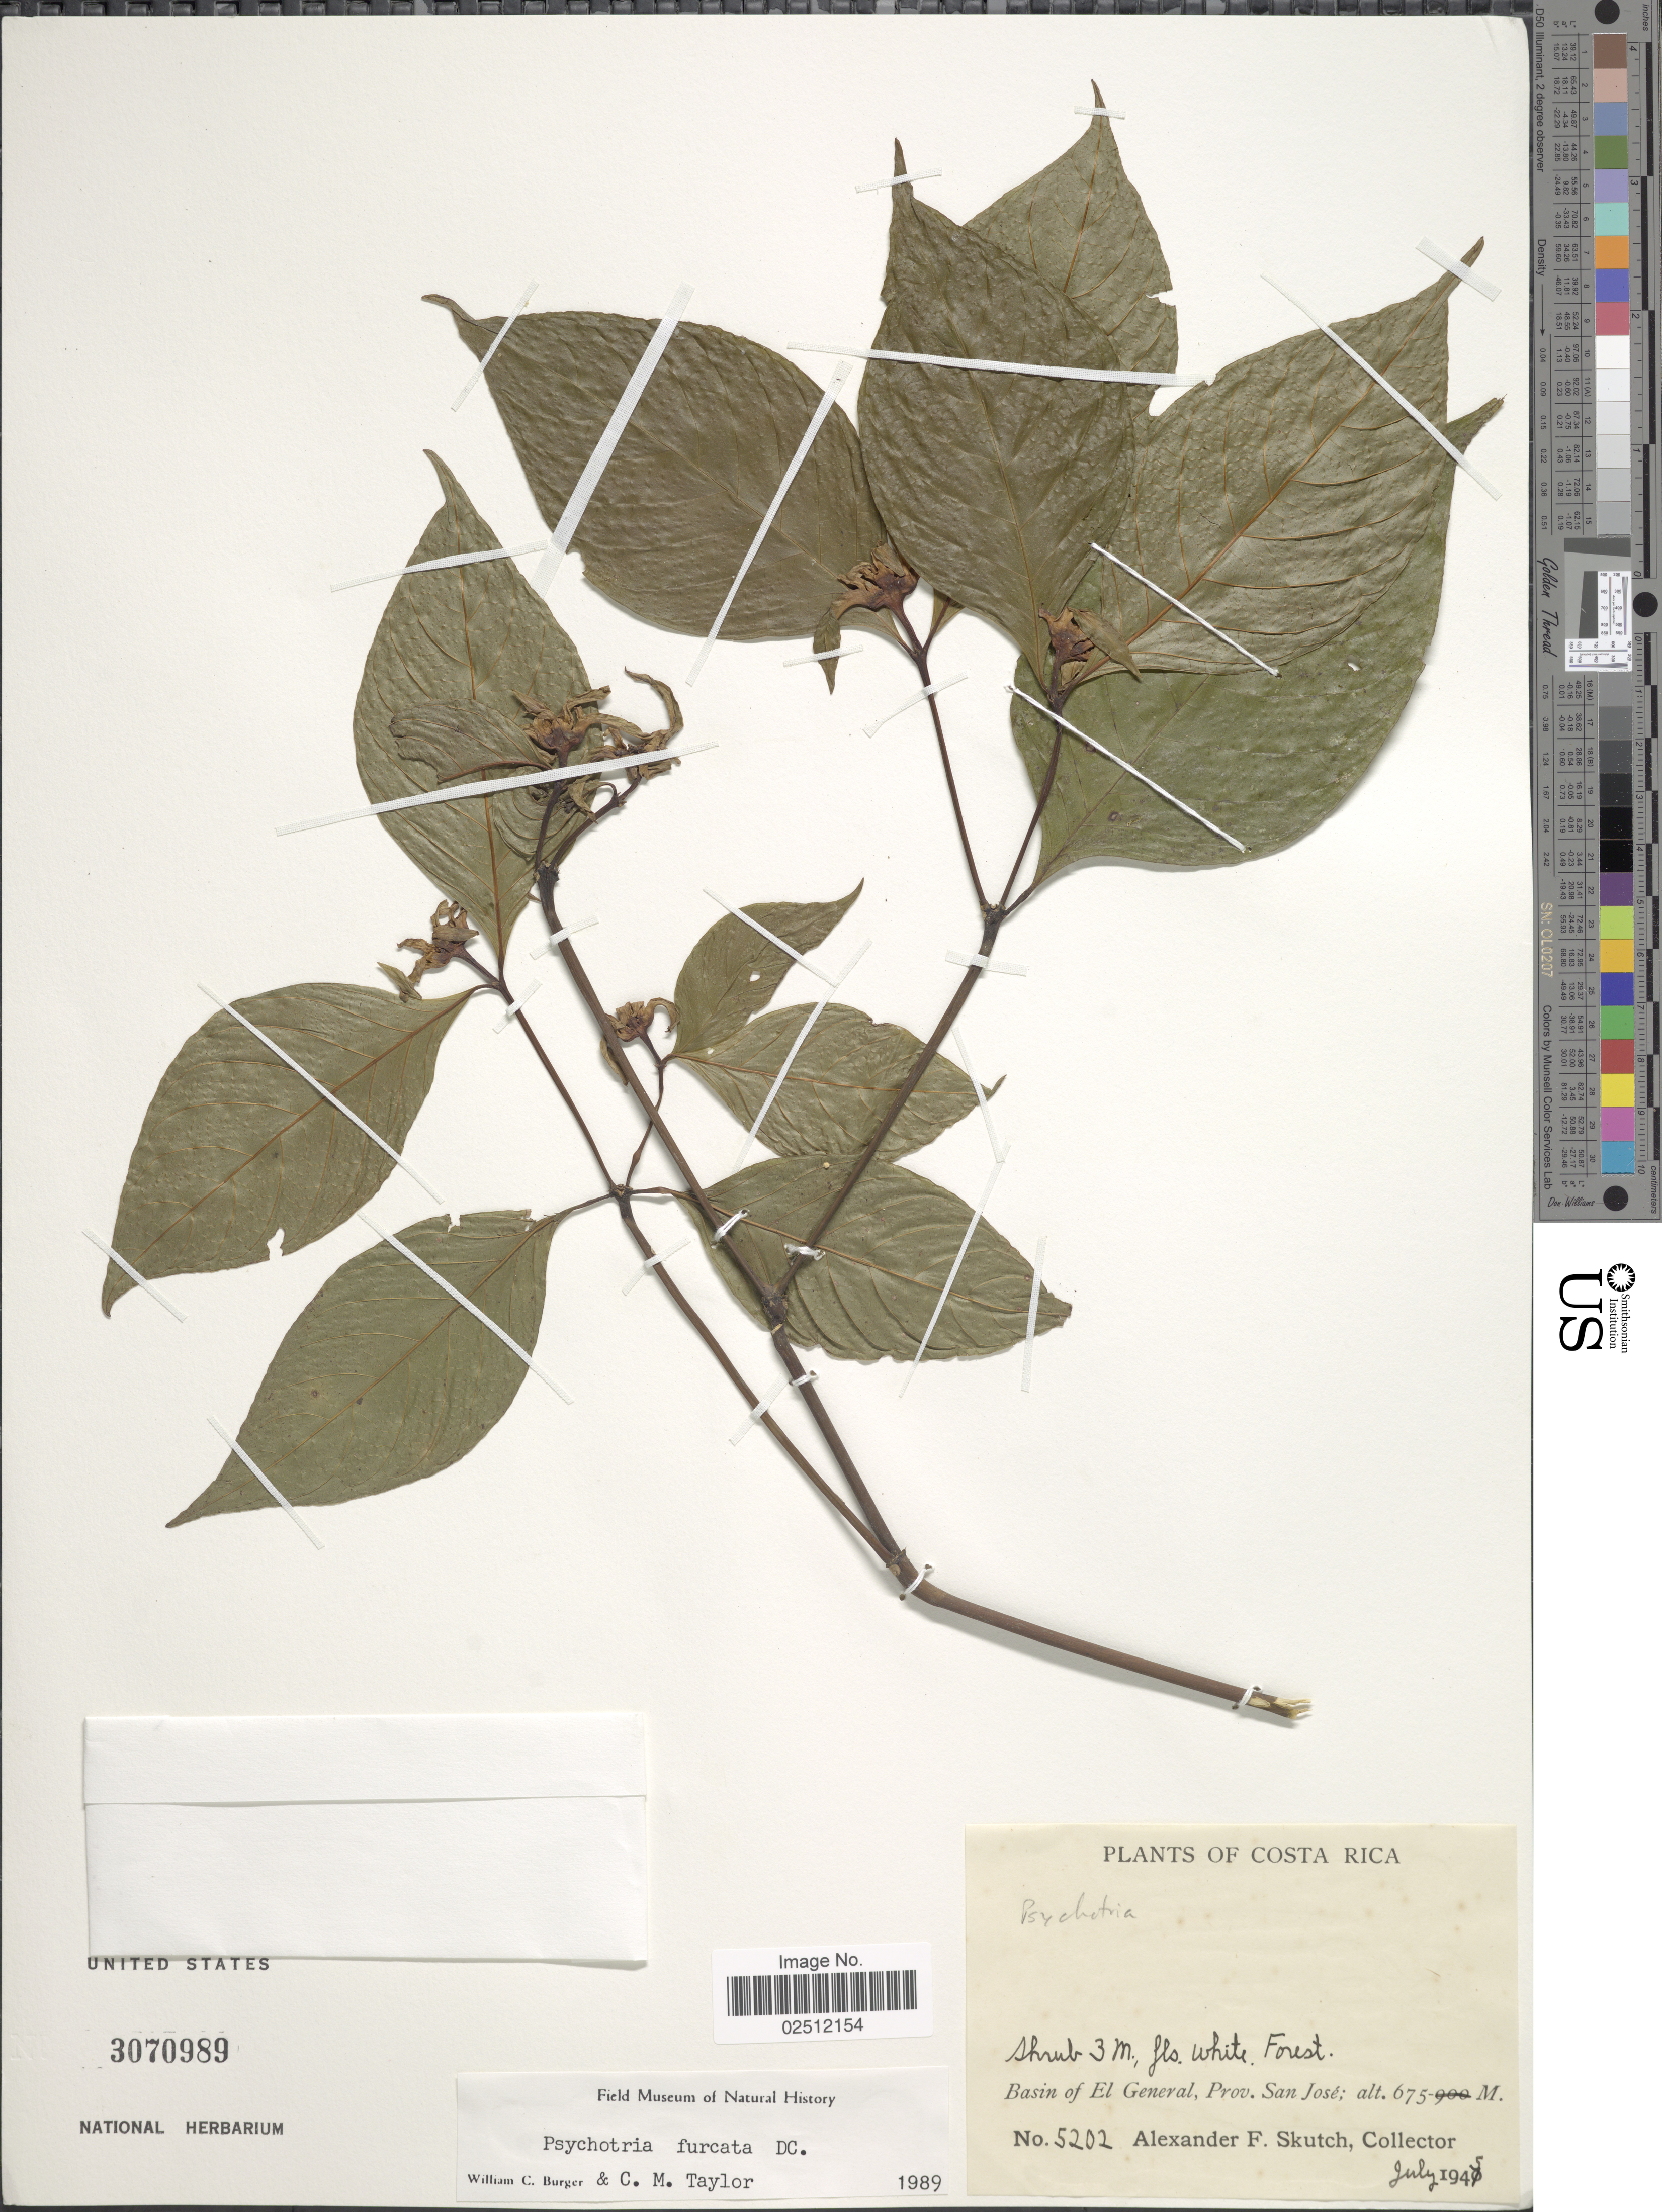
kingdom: Plantae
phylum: Tracheophyta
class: Magnoliopsida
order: Gentianales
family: Rubiaceae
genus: Psychotria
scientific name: Psychotria furcata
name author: DC.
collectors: A. F. Skutch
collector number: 5202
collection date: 1945-07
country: Costa Rica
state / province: San José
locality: Forest, Basin of El General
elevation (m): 675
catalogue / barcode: US 3070989